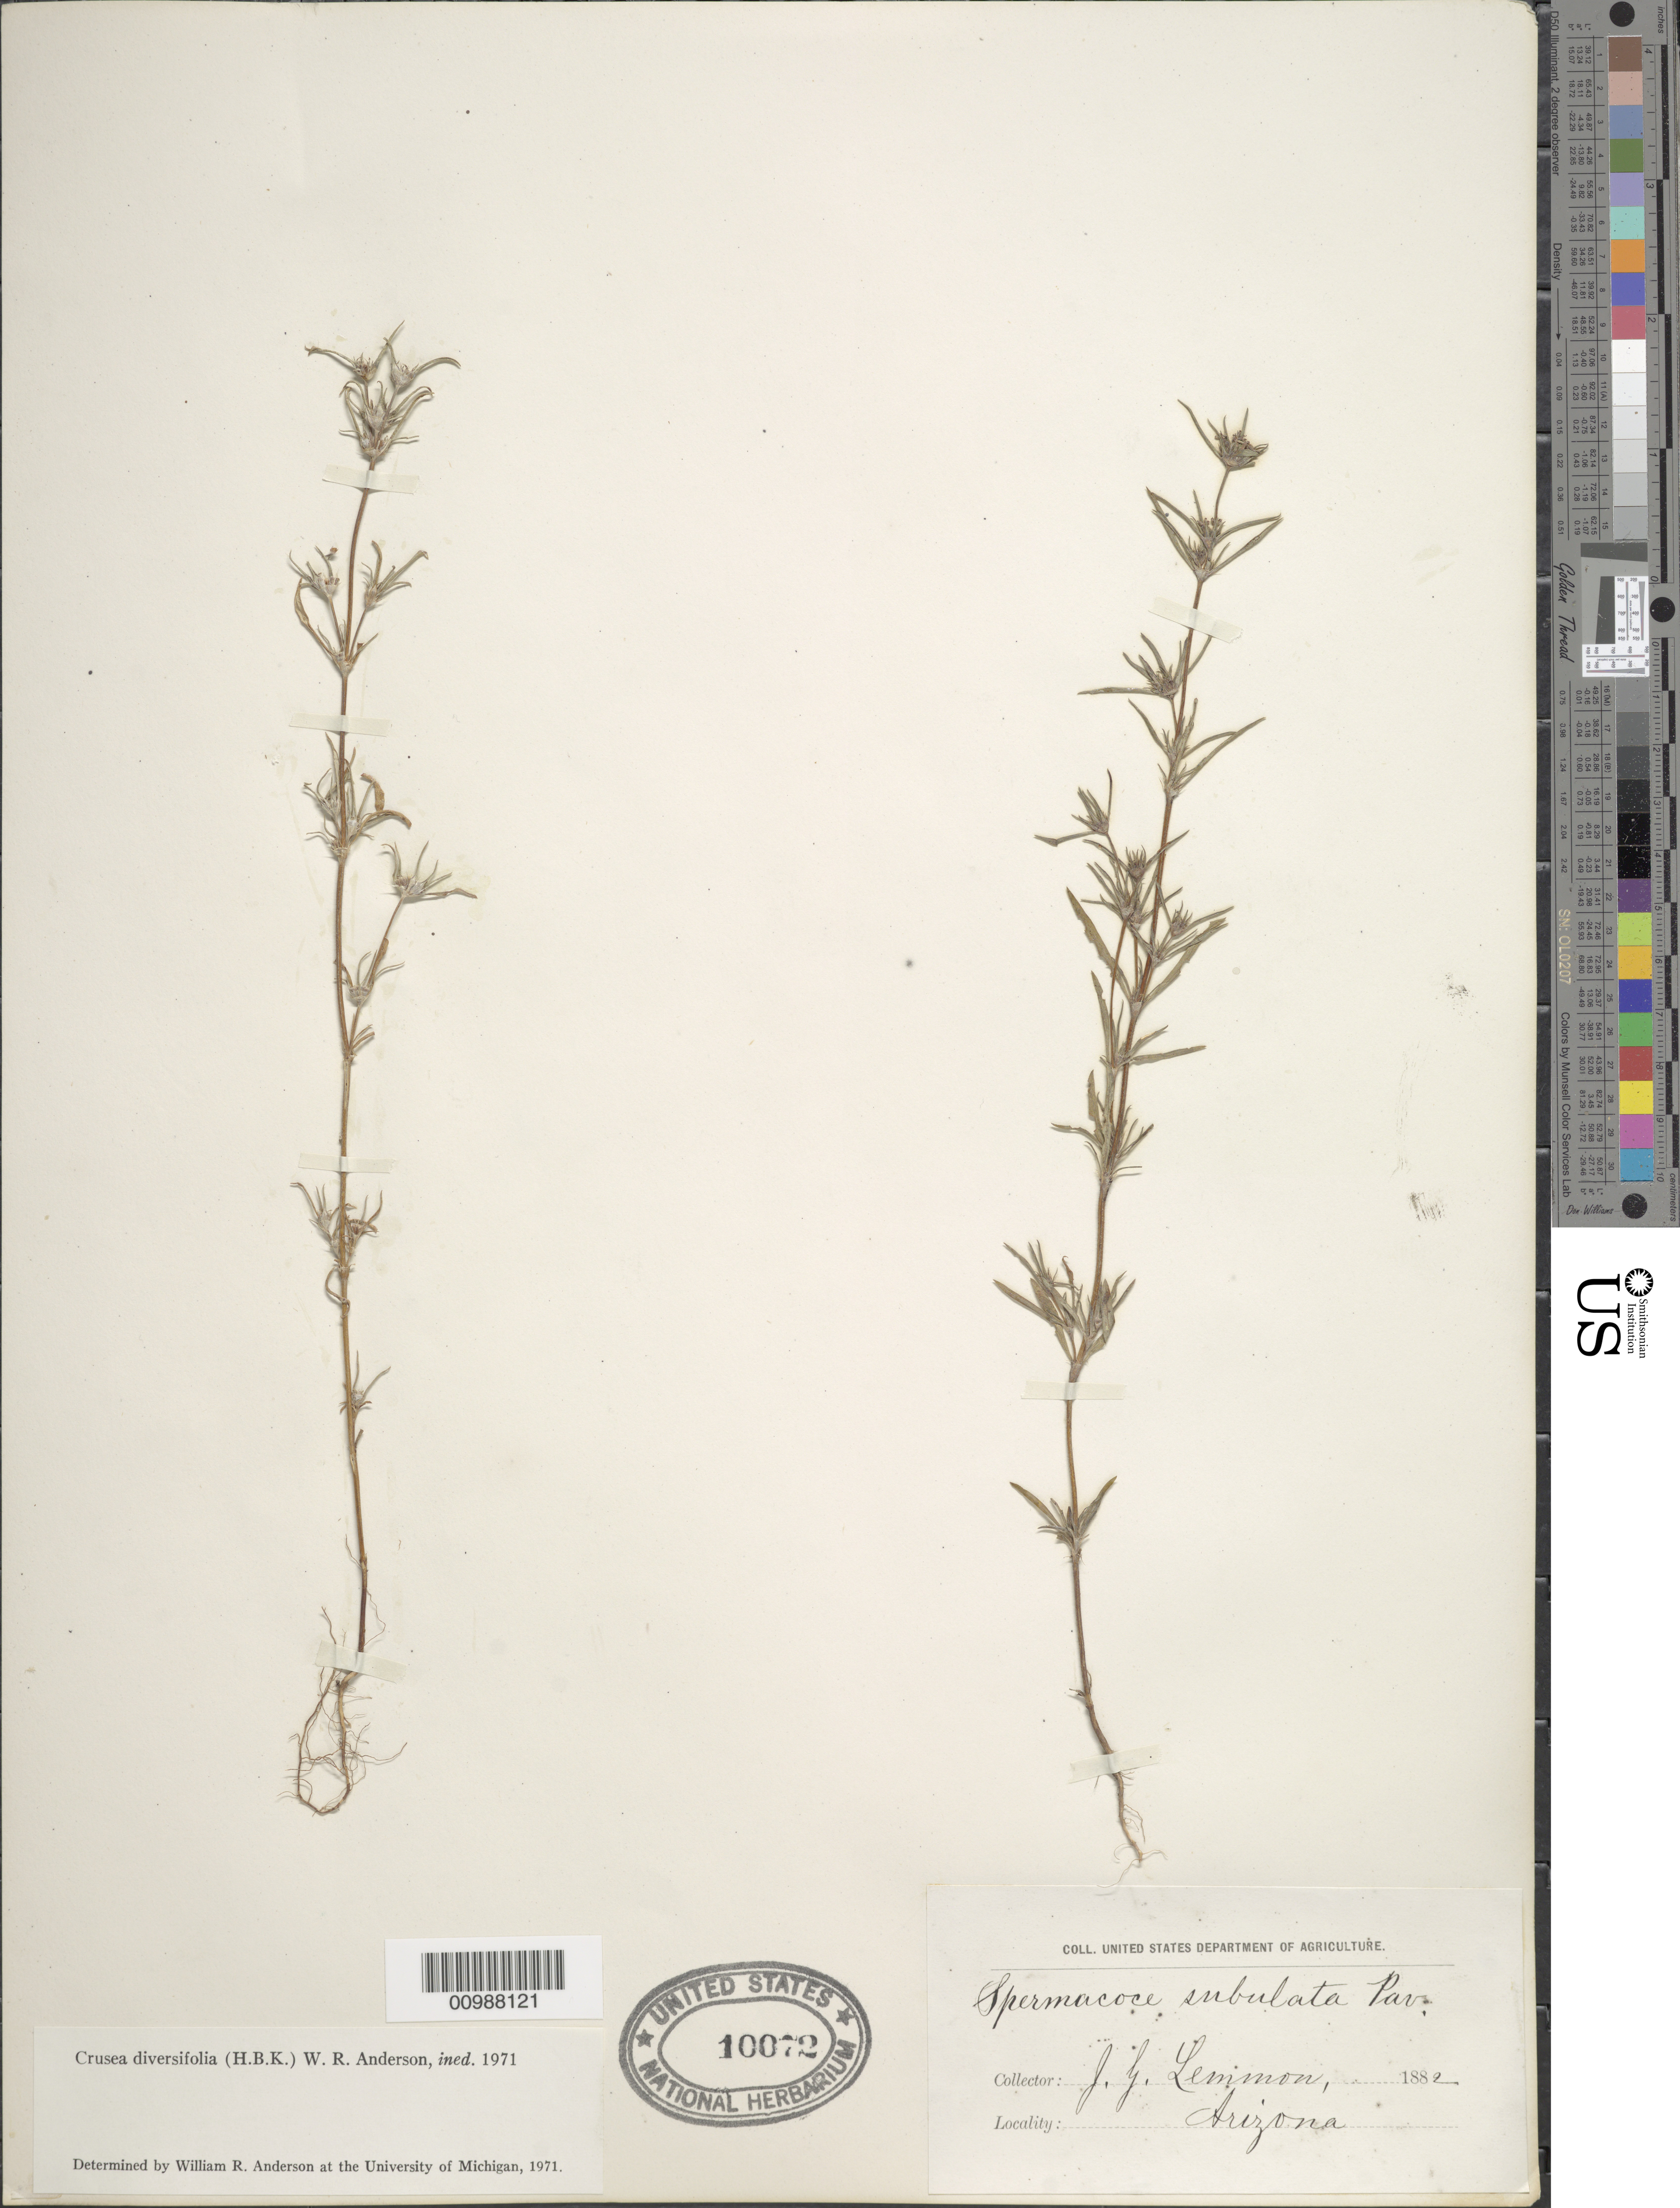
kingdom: Plantae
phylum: Tracheophyta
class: Magnoliopsida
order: Gentianales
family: Rubiaceae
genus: Crusea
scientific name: Crusea diversifolia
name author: (Kunth) W.R. Anderson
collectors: J. G. Lemmon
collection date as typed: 1882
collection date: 1882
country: United States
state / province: Arizona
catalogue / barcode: US 10072